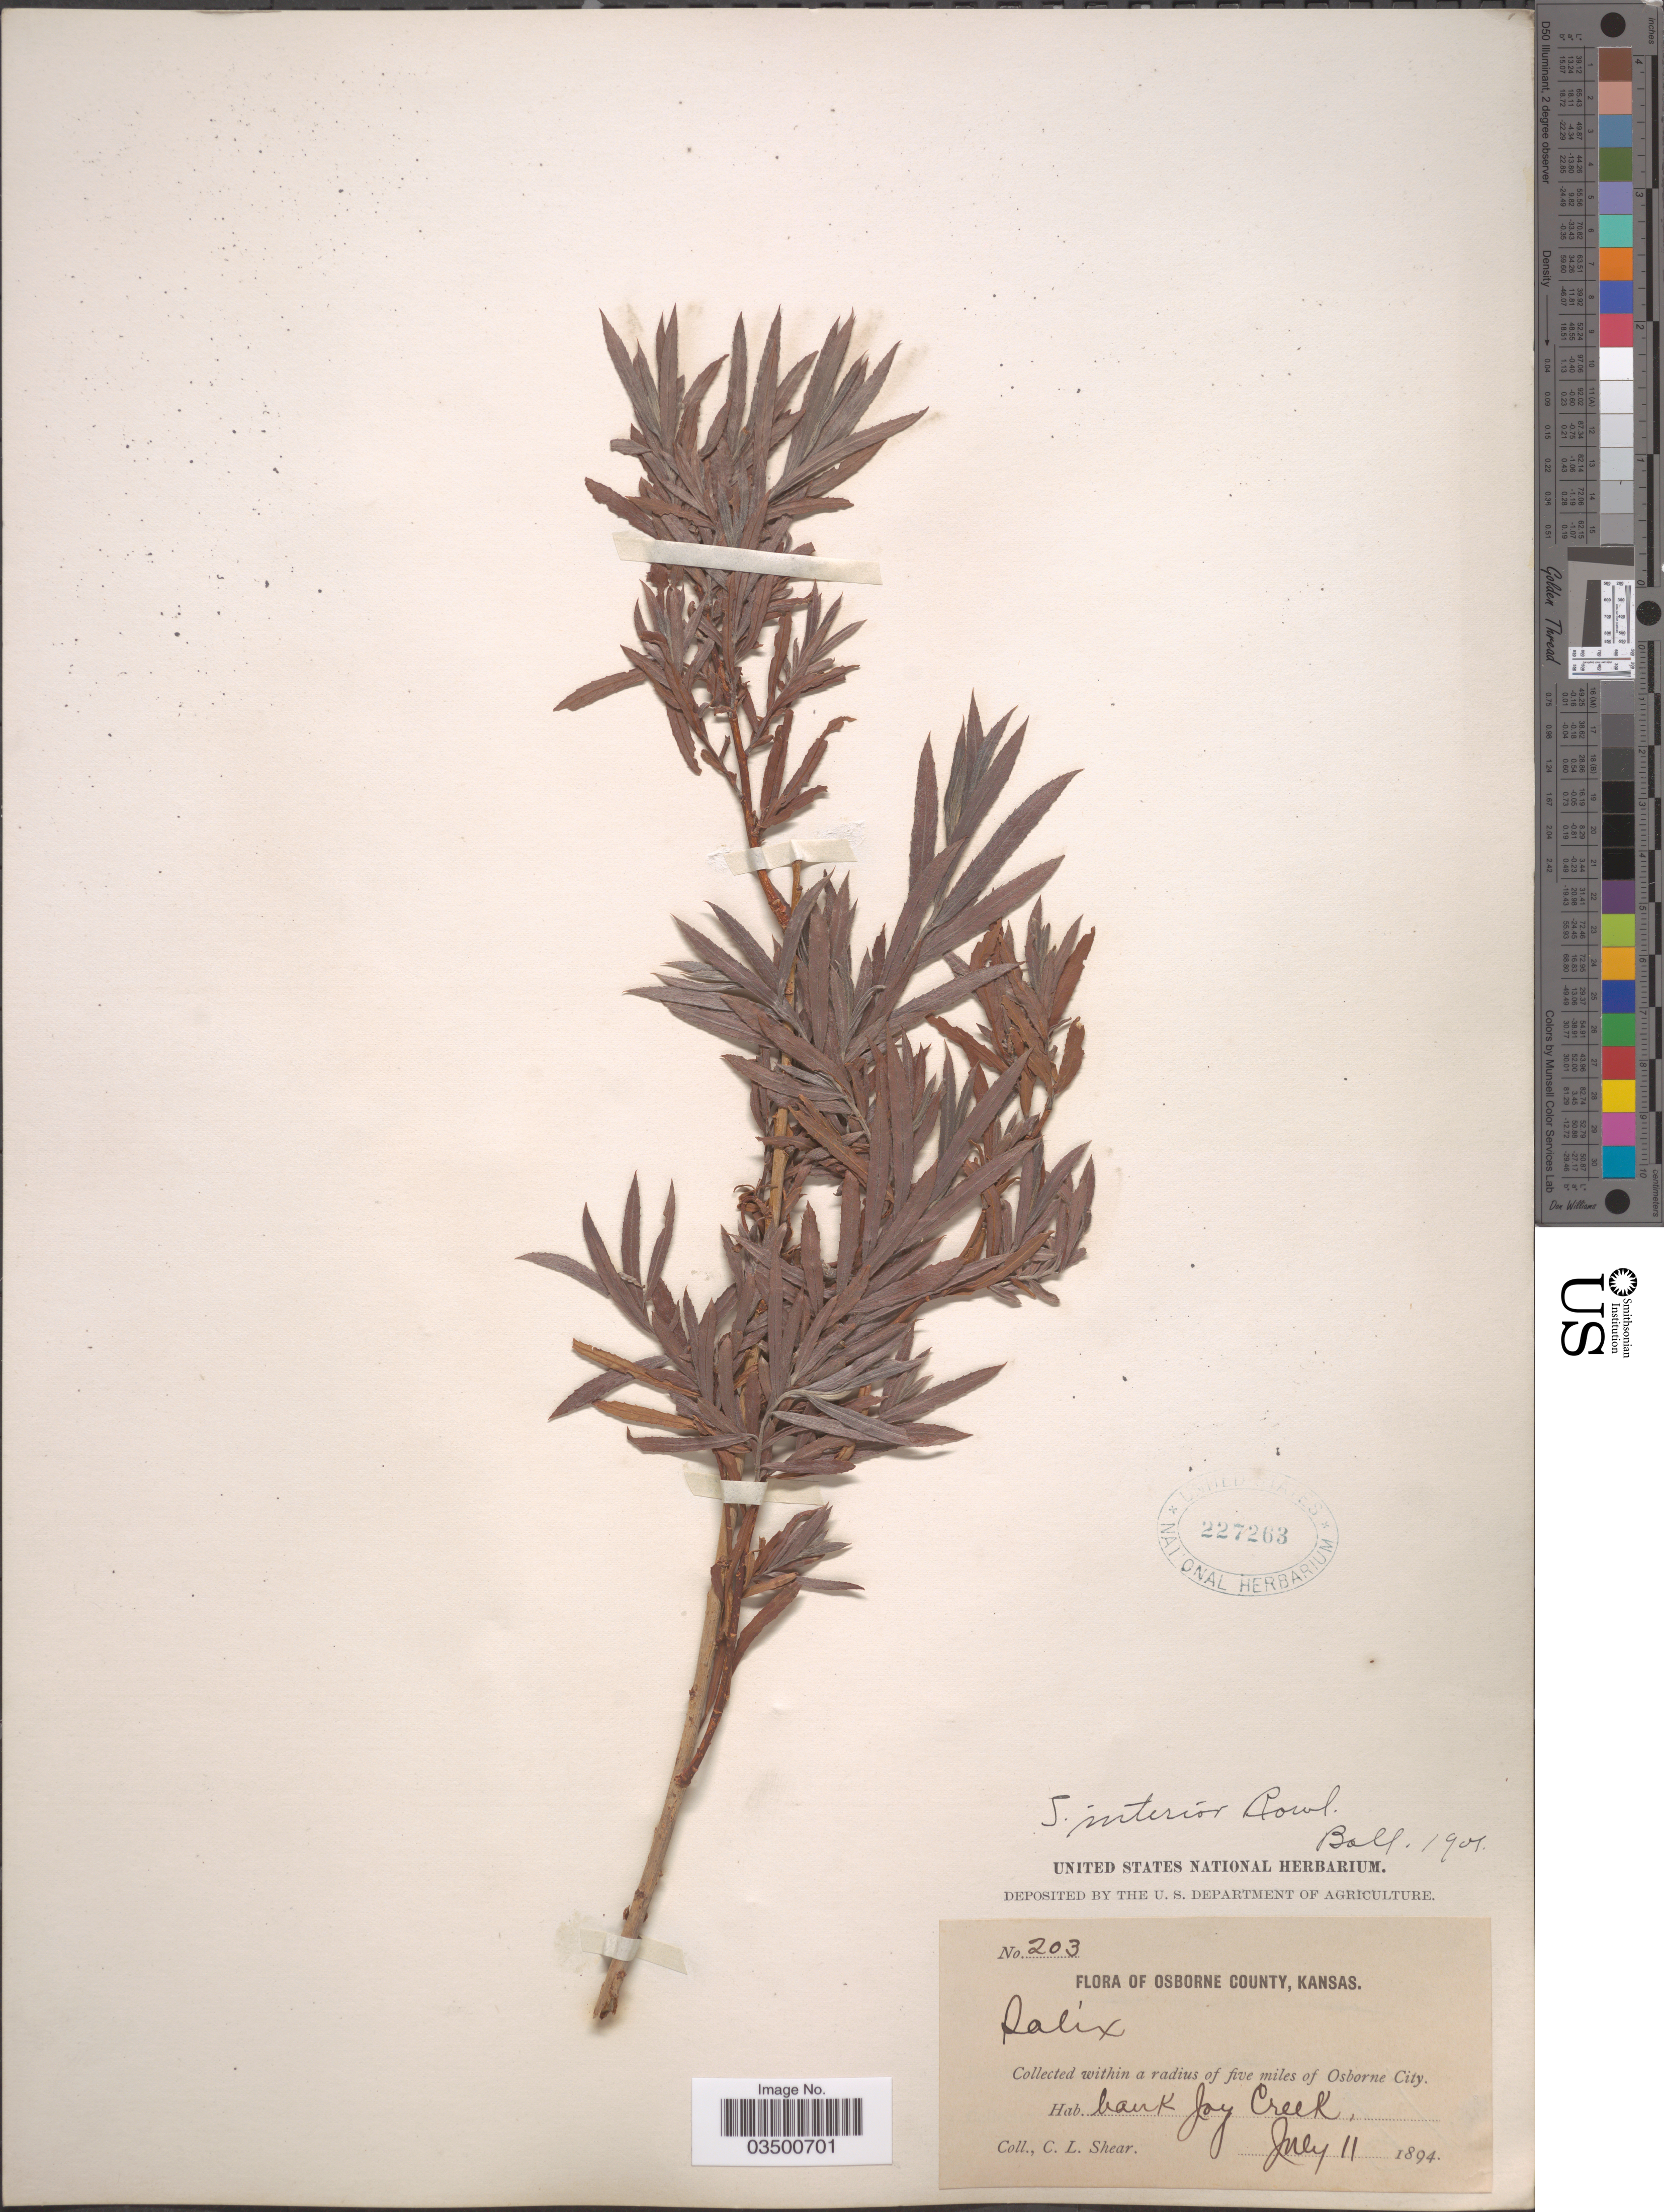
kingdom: Plantae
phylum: Tracheophyta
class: Magnoliopsida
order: Malpighiales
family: Salicaceae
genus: Salix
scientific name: Salix interior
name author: Rowlee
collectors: C. L. Shear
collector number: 203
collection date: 1894-07-11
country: United States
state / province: Kansas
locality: Osborne County. Within a radius of five miles of Osborne City. Bank Joy Creek.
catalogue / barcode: US 227263